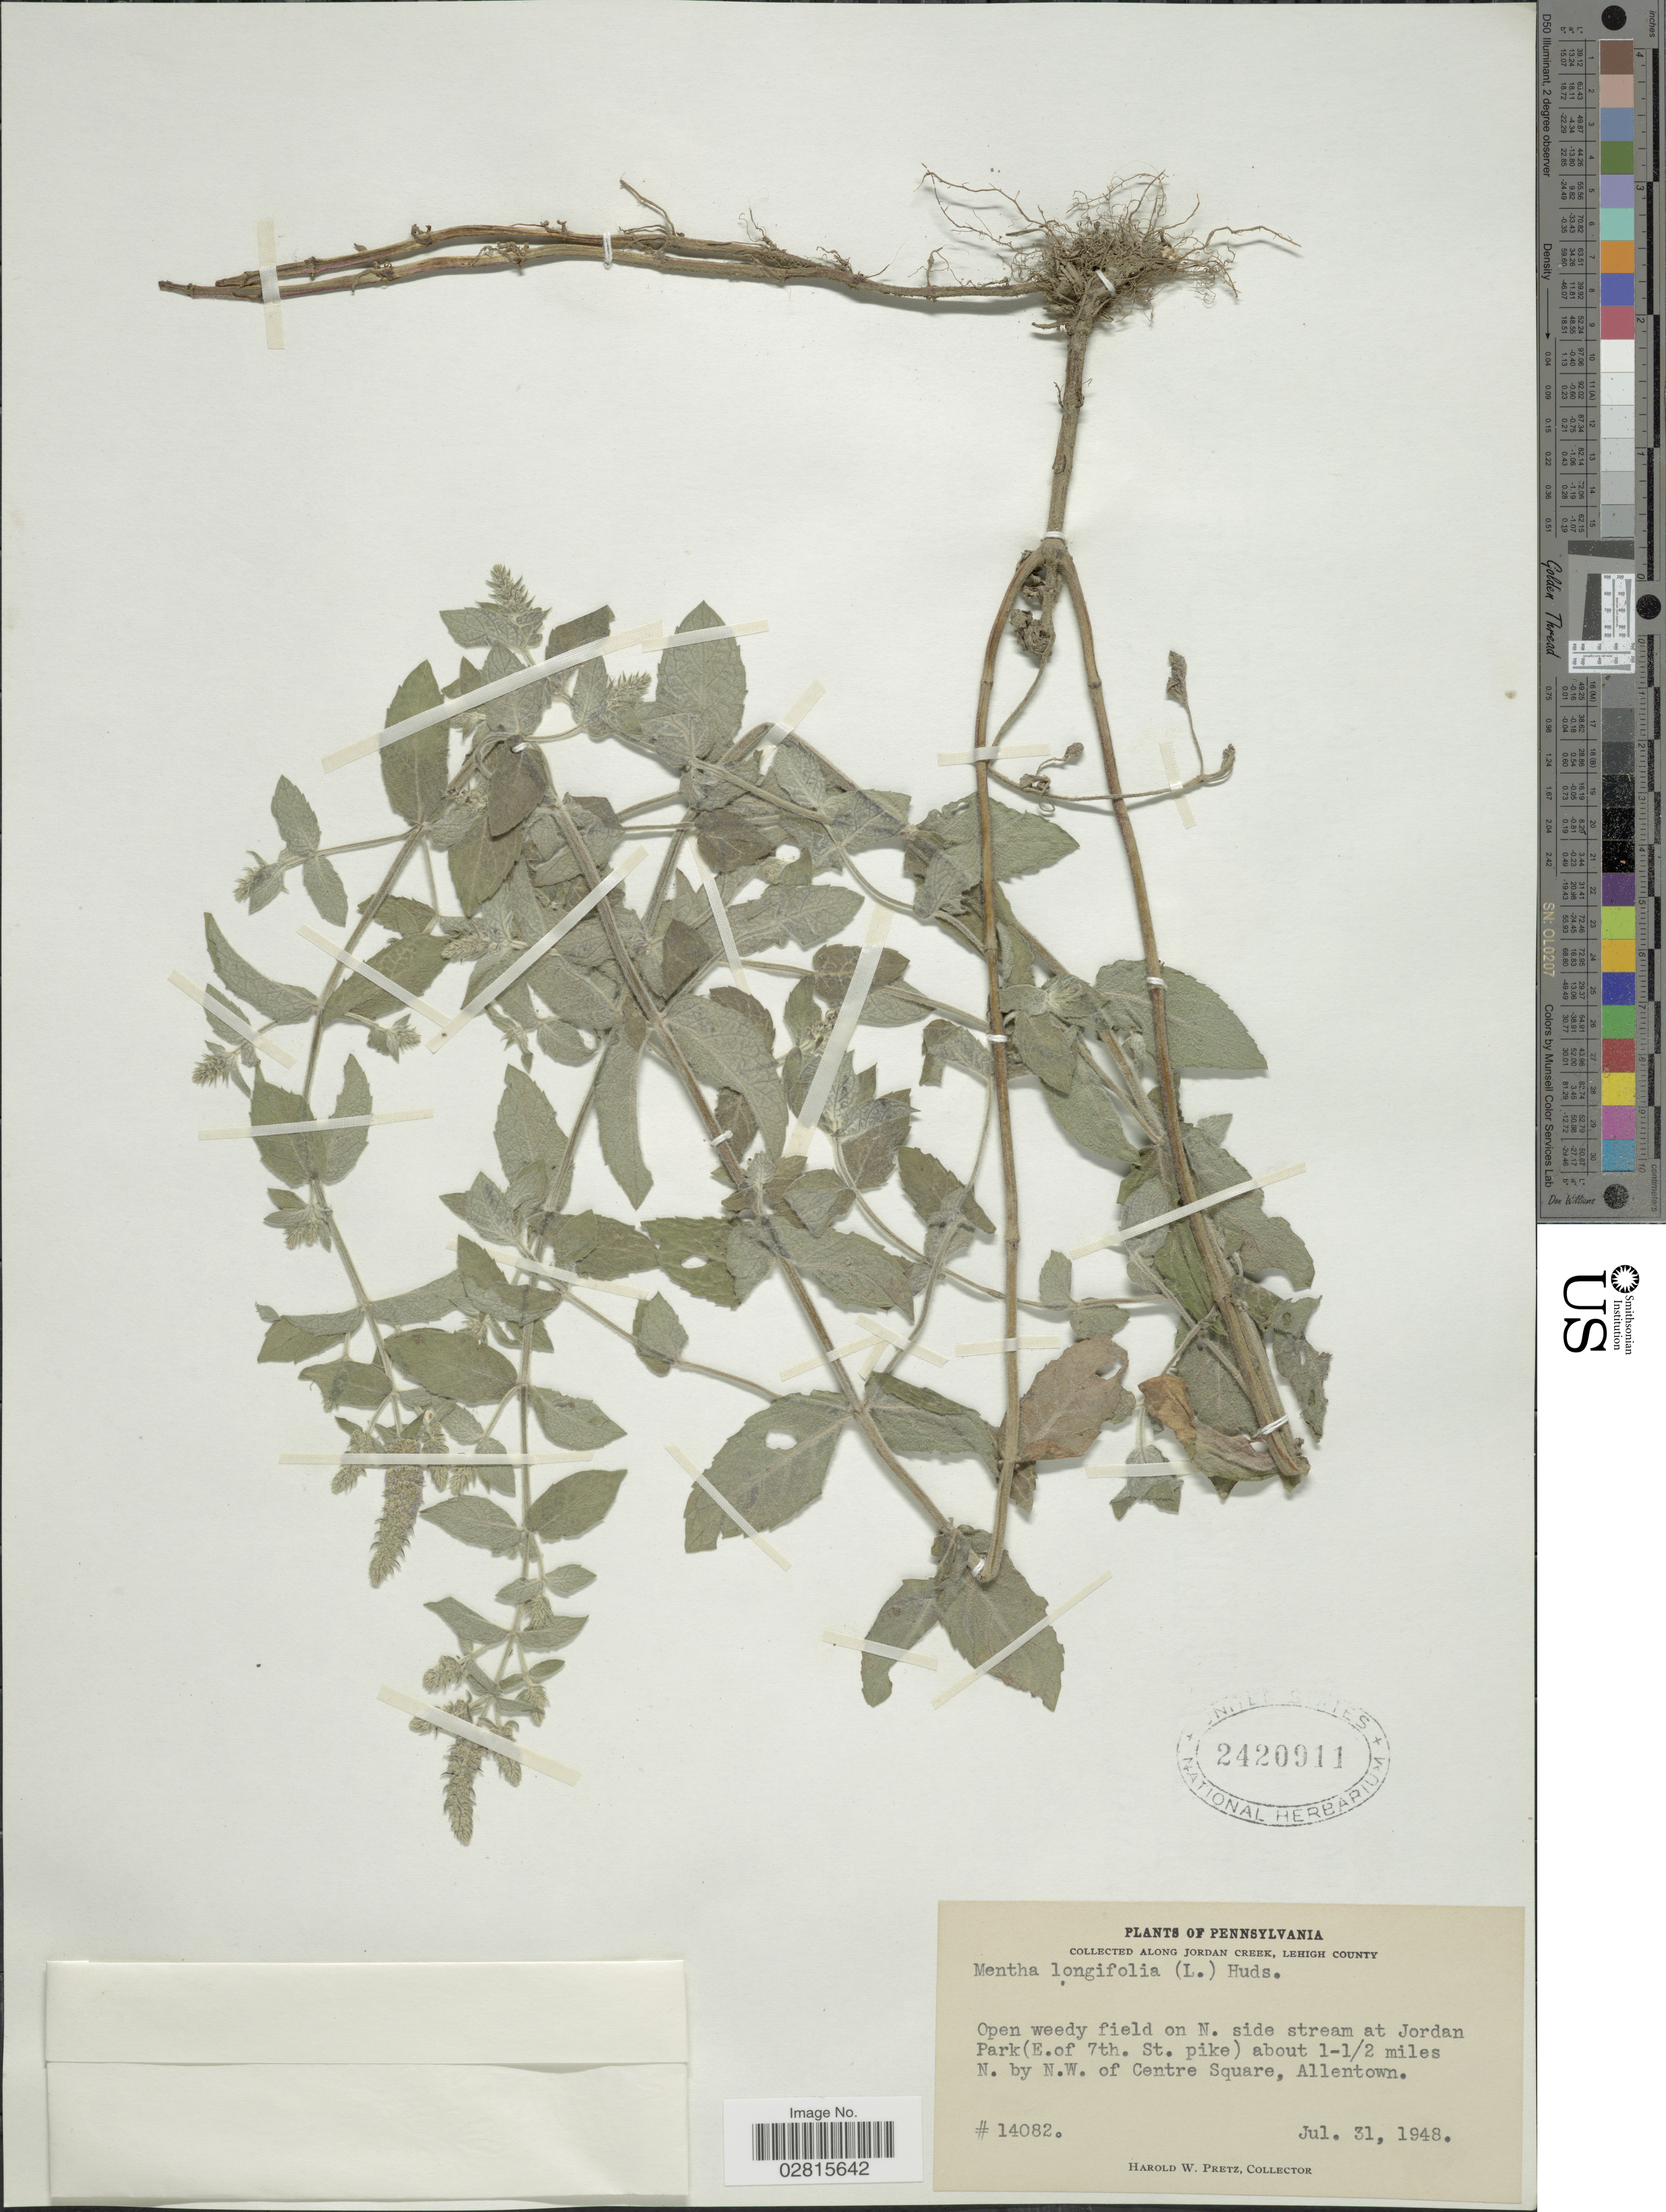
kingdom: Plantae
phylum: Tracheophyta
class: Magnoliopsida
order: Lamiales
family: Lamiaceae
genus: Mentha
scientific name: Mentha longifolia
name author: (L.) L.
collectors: H. W. Pretz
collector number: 14082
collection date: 1948-07-31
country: United States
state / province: Pennsylvania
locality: Along Jordan Creek, Lehigh County, N. side stream at Jordan Park (E. of 7th. St. pike) about 1-1/2 miles N. by N.W. of Centre Square, Allentown.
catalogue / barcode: US 2420911